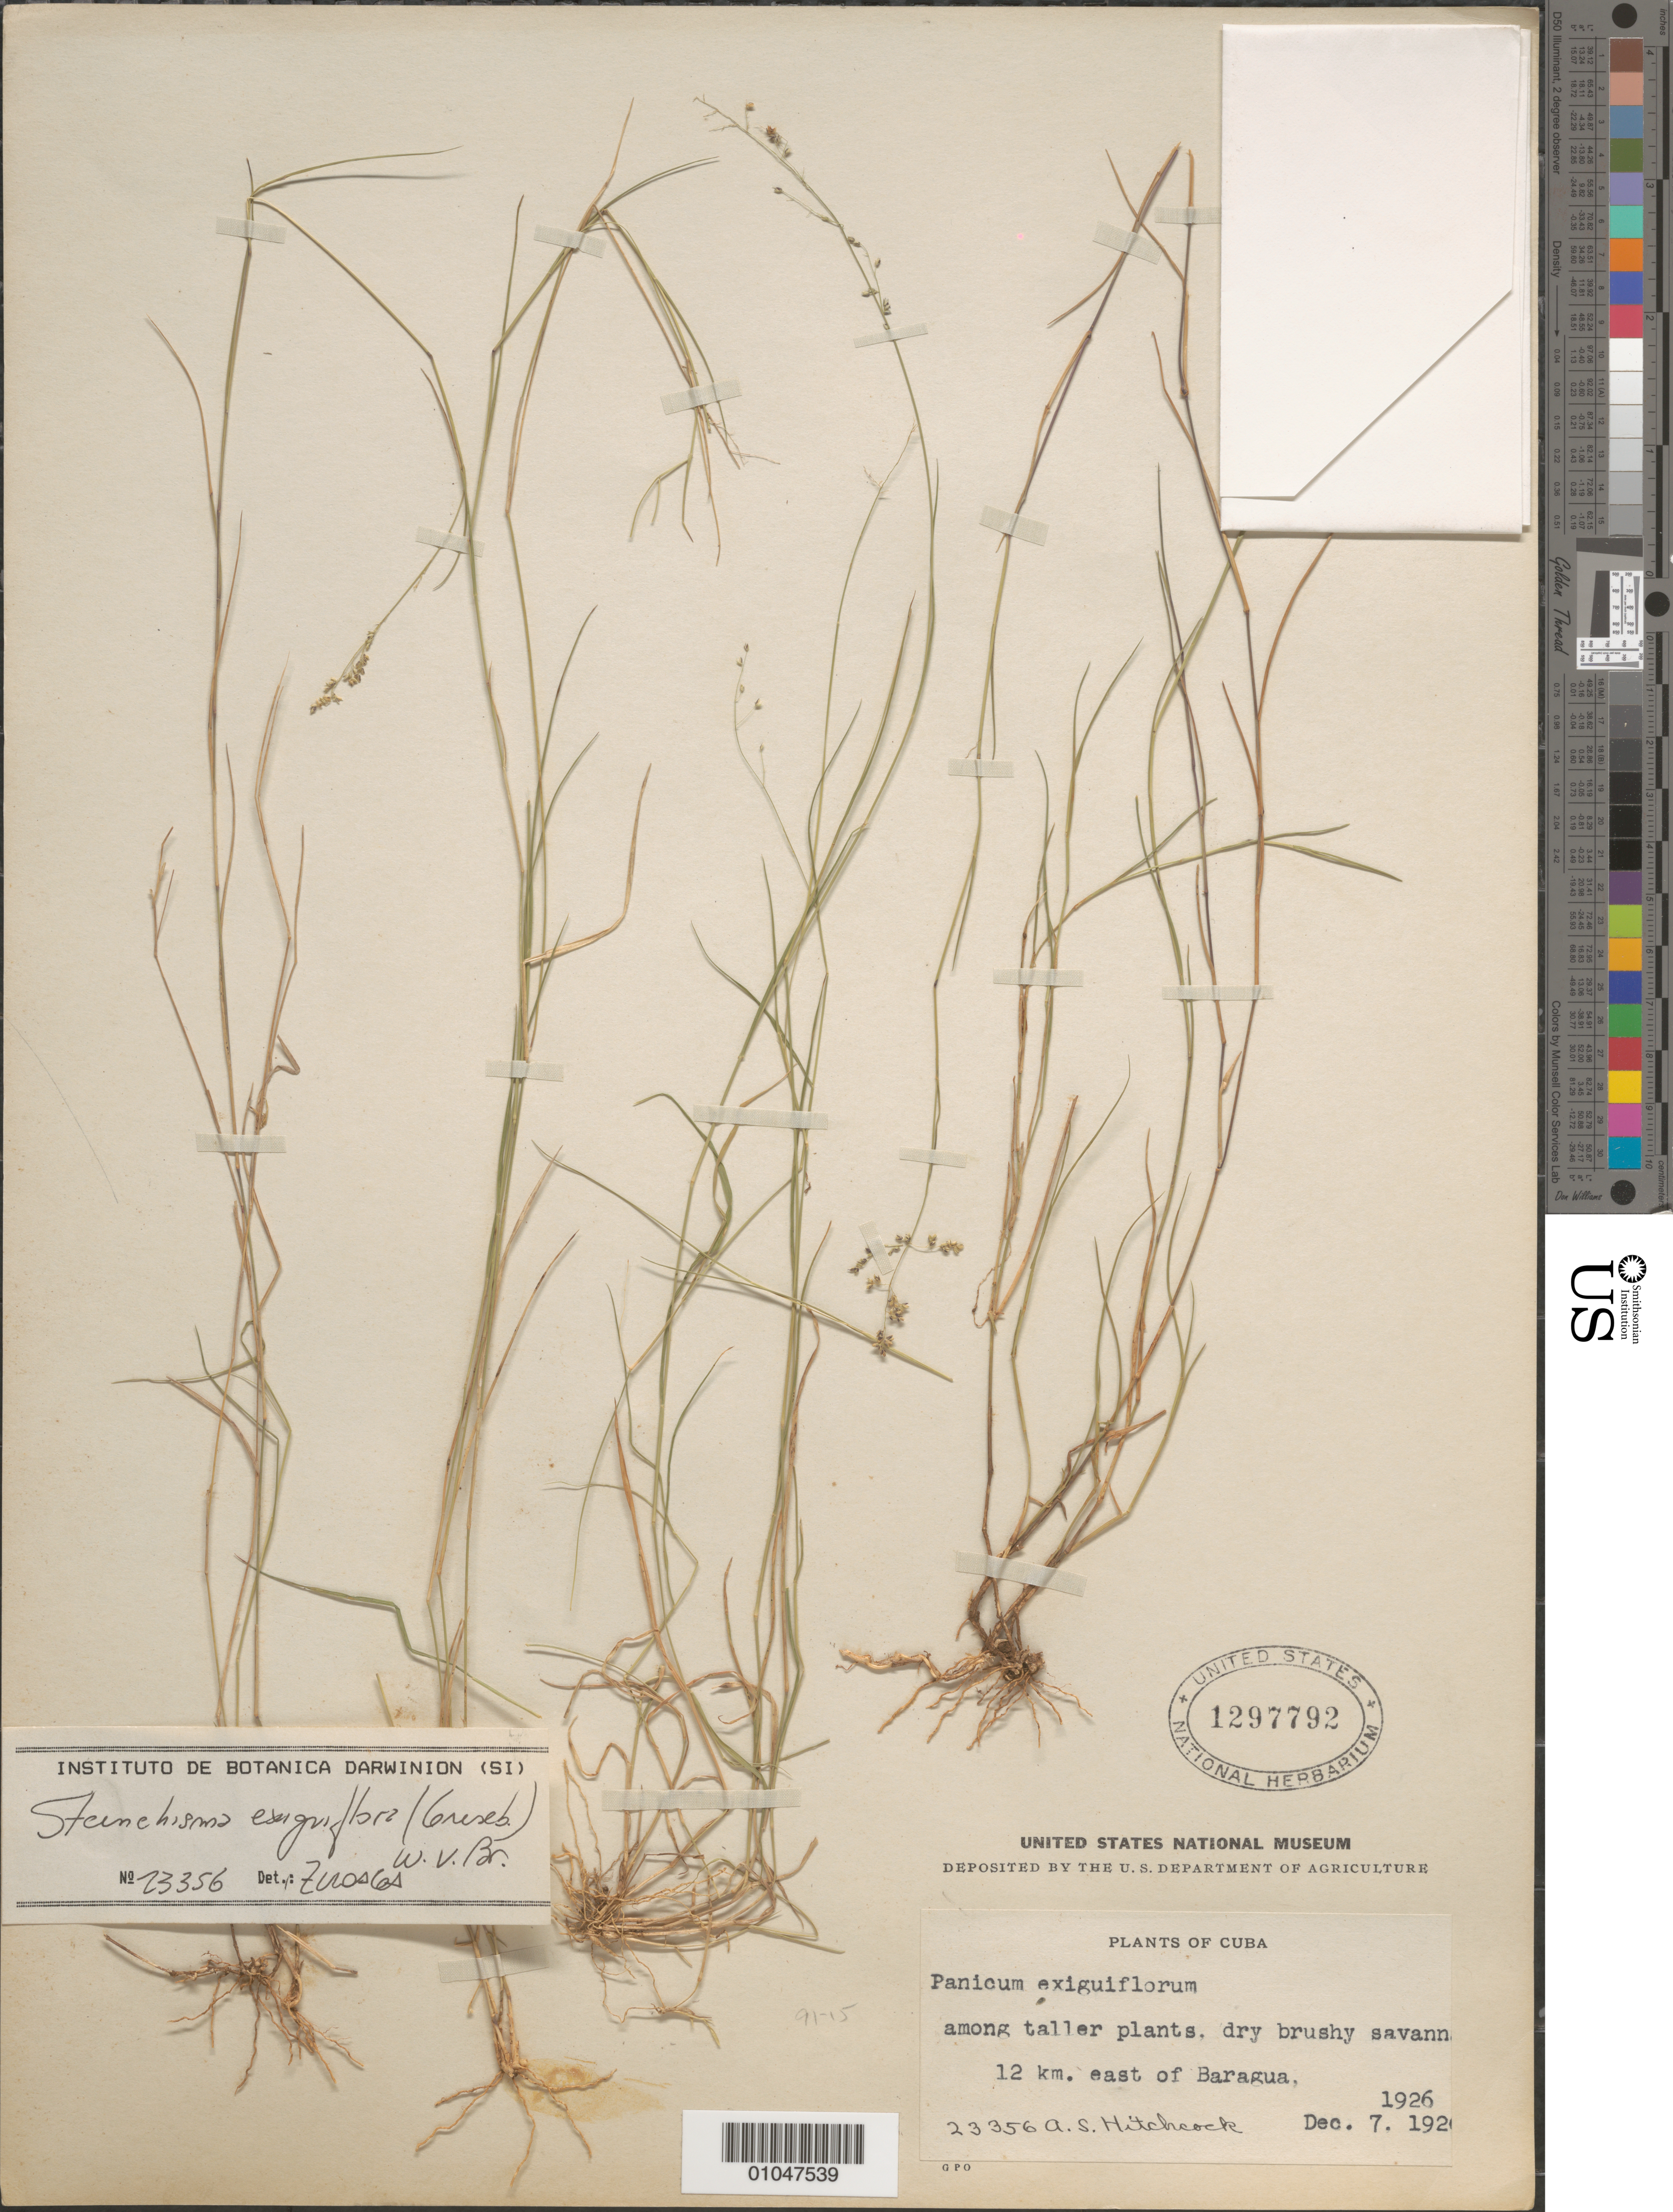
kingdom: Plantae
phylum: Tracheophyta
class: Liliopsida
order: Poales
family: Poaceae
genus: Panicum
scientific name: Panicum exiguiflorum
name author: Griseb.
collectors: A. S. Hitchcock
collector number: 23356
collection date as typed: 07 Dec 1926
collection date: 1926-12-07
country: Cuba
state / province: Camagüey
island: Cuba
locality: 12 km E of Baragua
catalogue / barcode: US 1297792